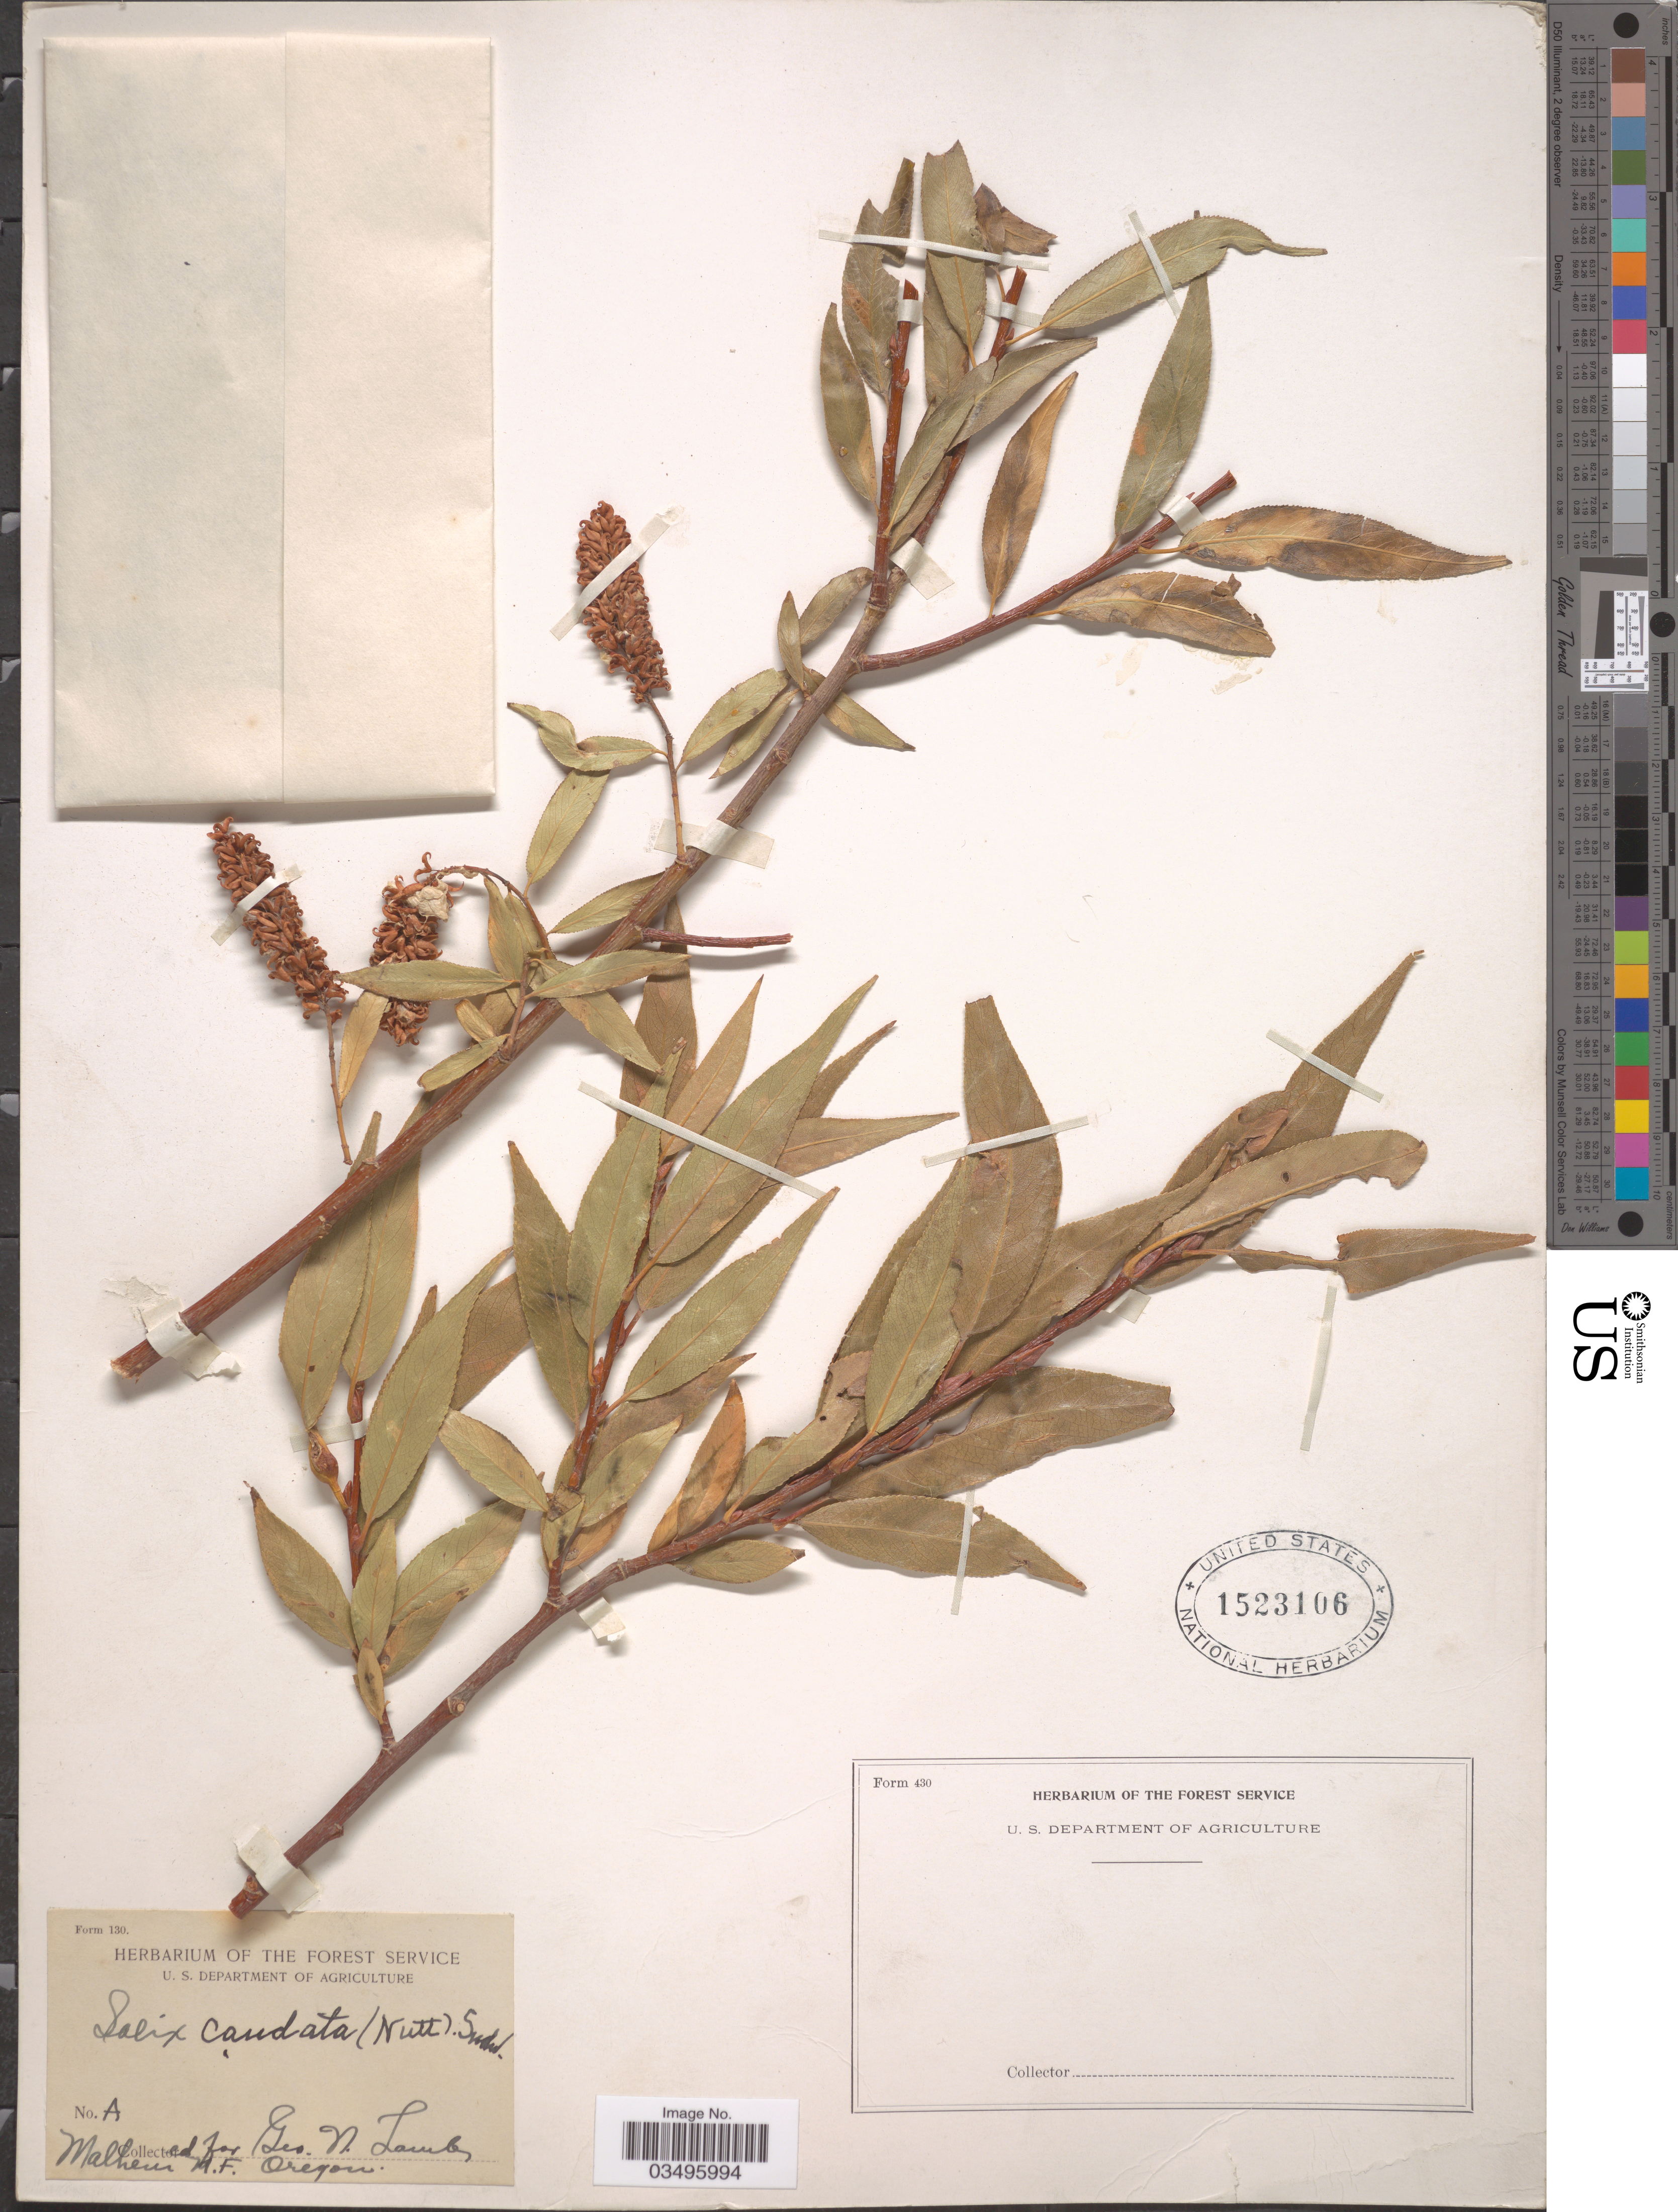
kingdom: Plantae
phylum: Tracheophyta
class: Magnoliopsida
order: Malpighiales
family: Salicaceae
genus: Salix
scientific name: Salix caudata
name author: A. Heller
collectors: Ex herb. of the Forest Service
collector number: A?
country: United States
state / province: Oregon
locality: Malheur N. F.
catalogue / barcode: US 1523106